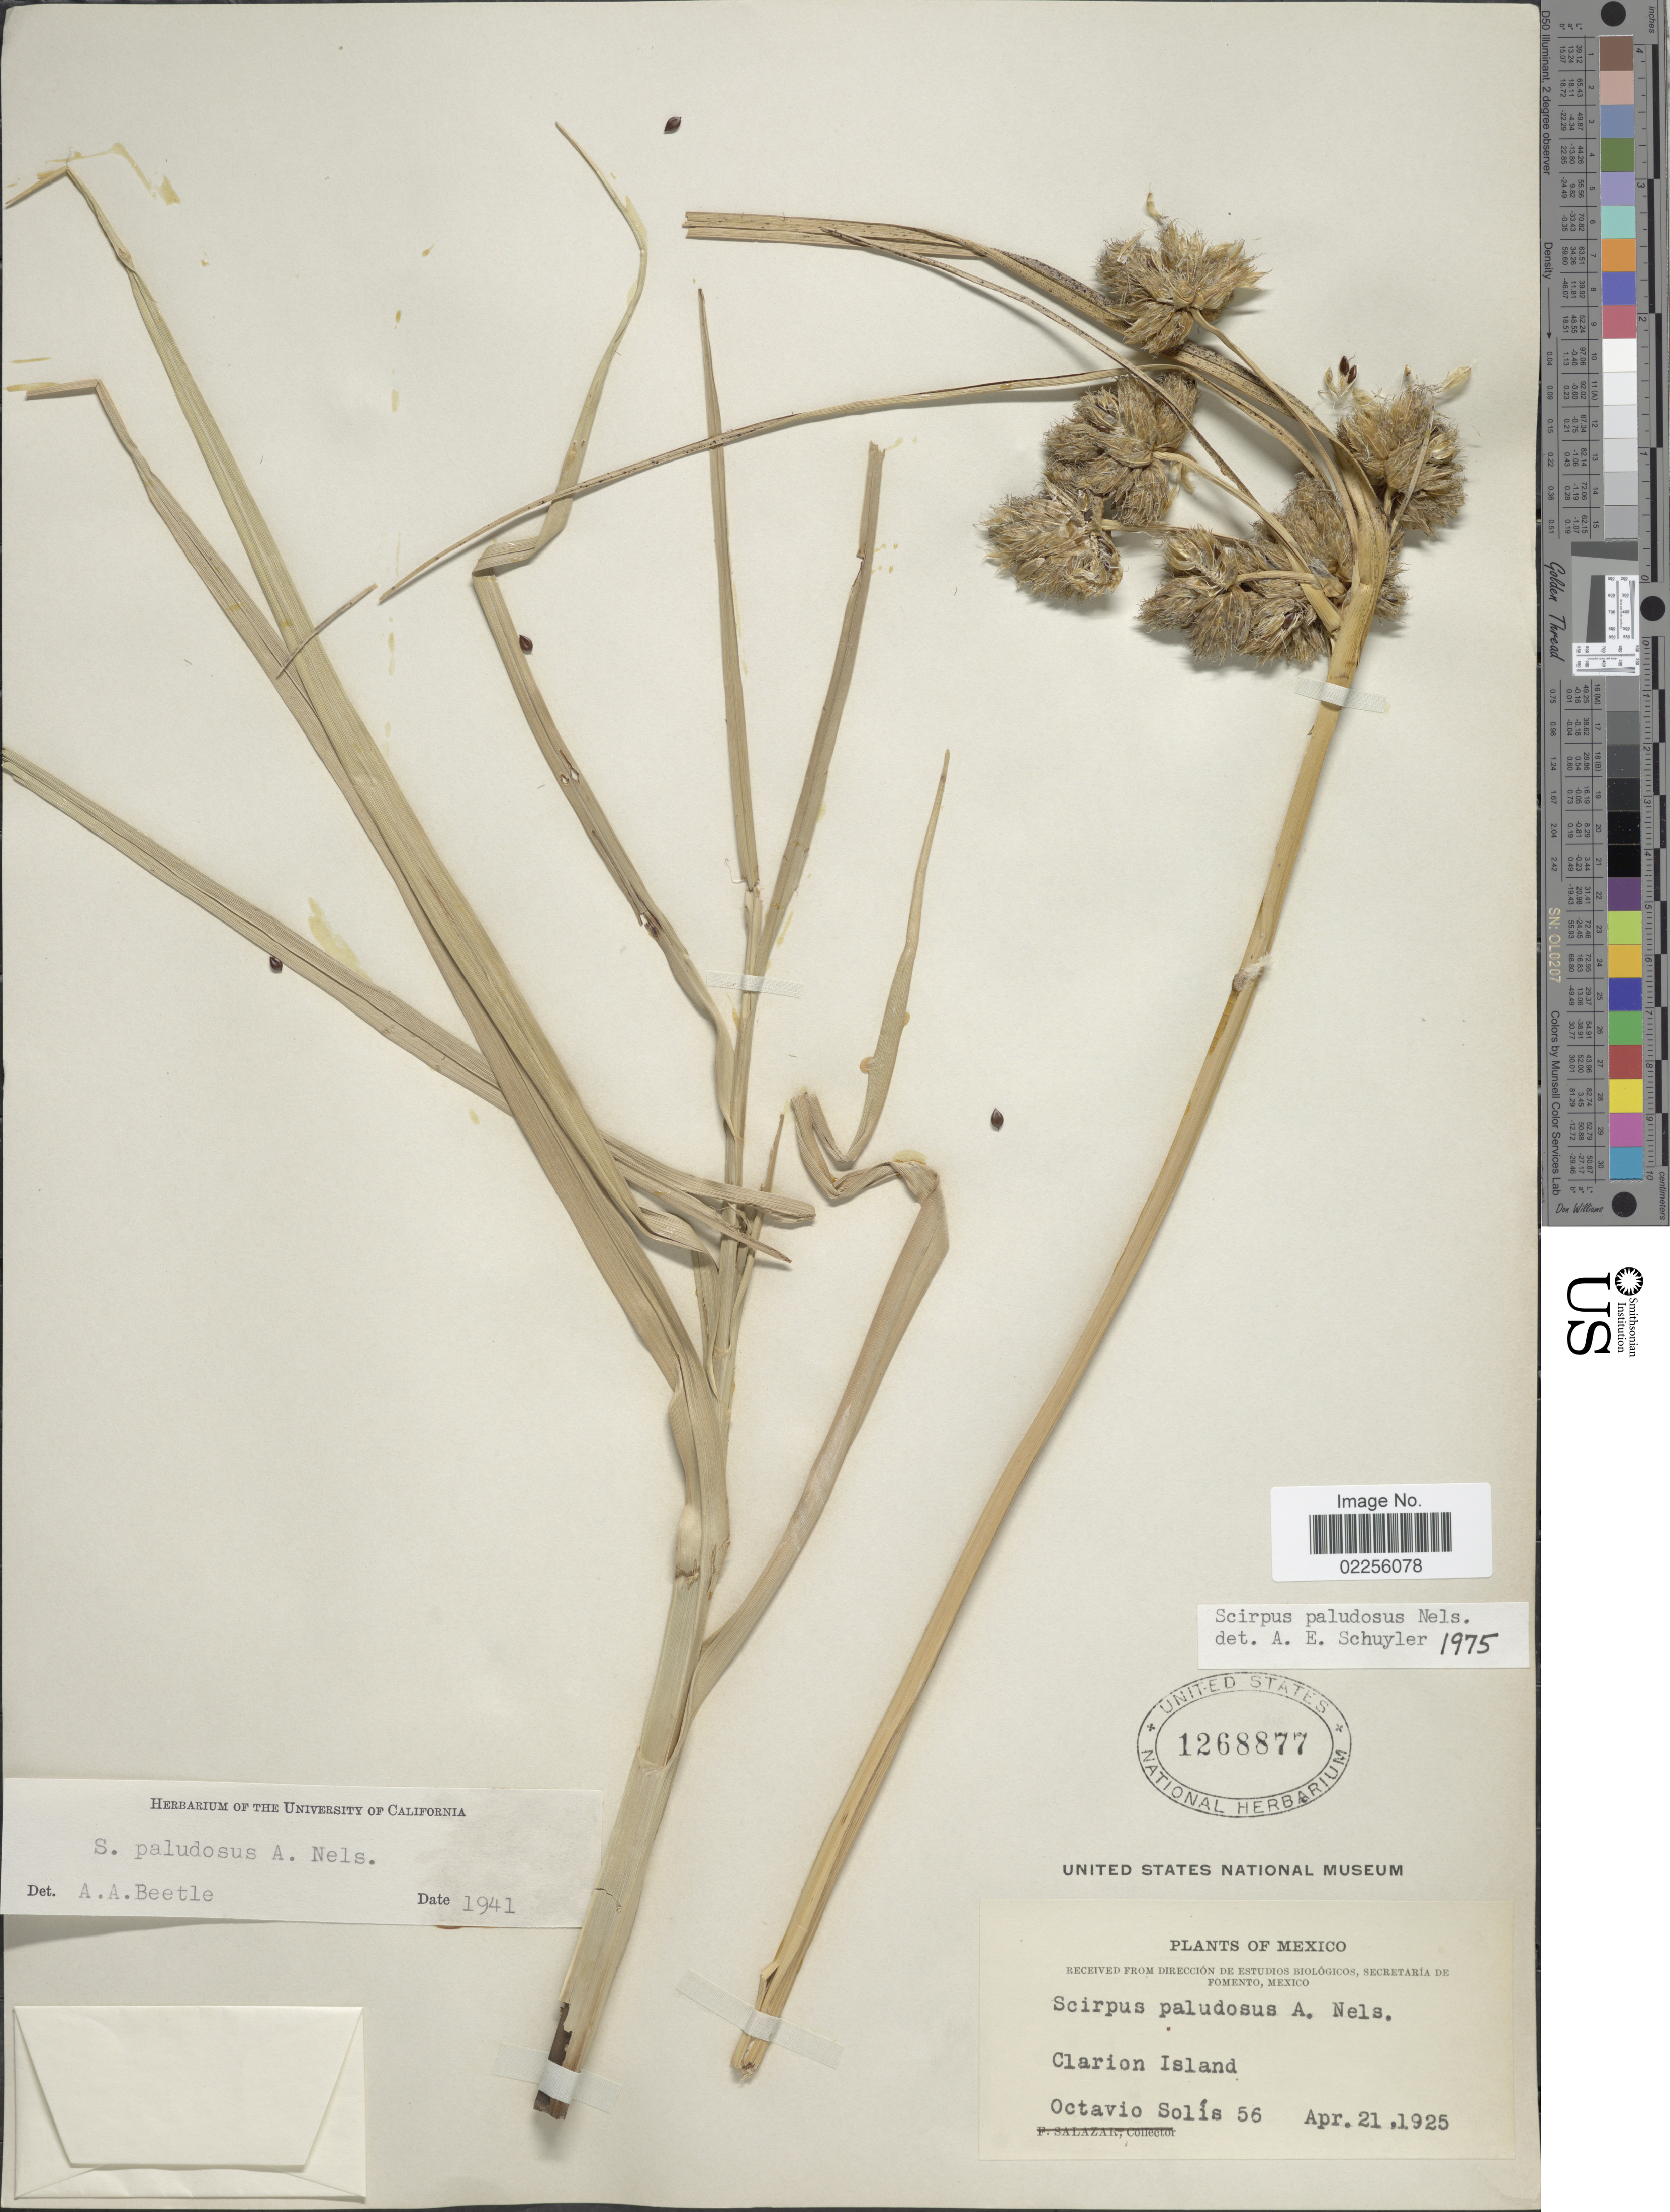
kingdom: Plantae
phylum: Tracheophyta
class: Liliopsida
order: Poales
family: Cyperaceae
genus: Bolboschoenus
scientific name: Bolboschoenus maritimus subsp. paludosus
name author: (A. Nelson) T. Koyama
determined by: Strong, M. T., (US), Smithsonian Institution - National Museum of Natural History (UNITED STATES)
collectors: O. Solis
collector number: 56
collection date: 1925-04-21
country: Mexico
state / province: Colima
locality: Clarion Island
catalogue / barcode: US 1268877